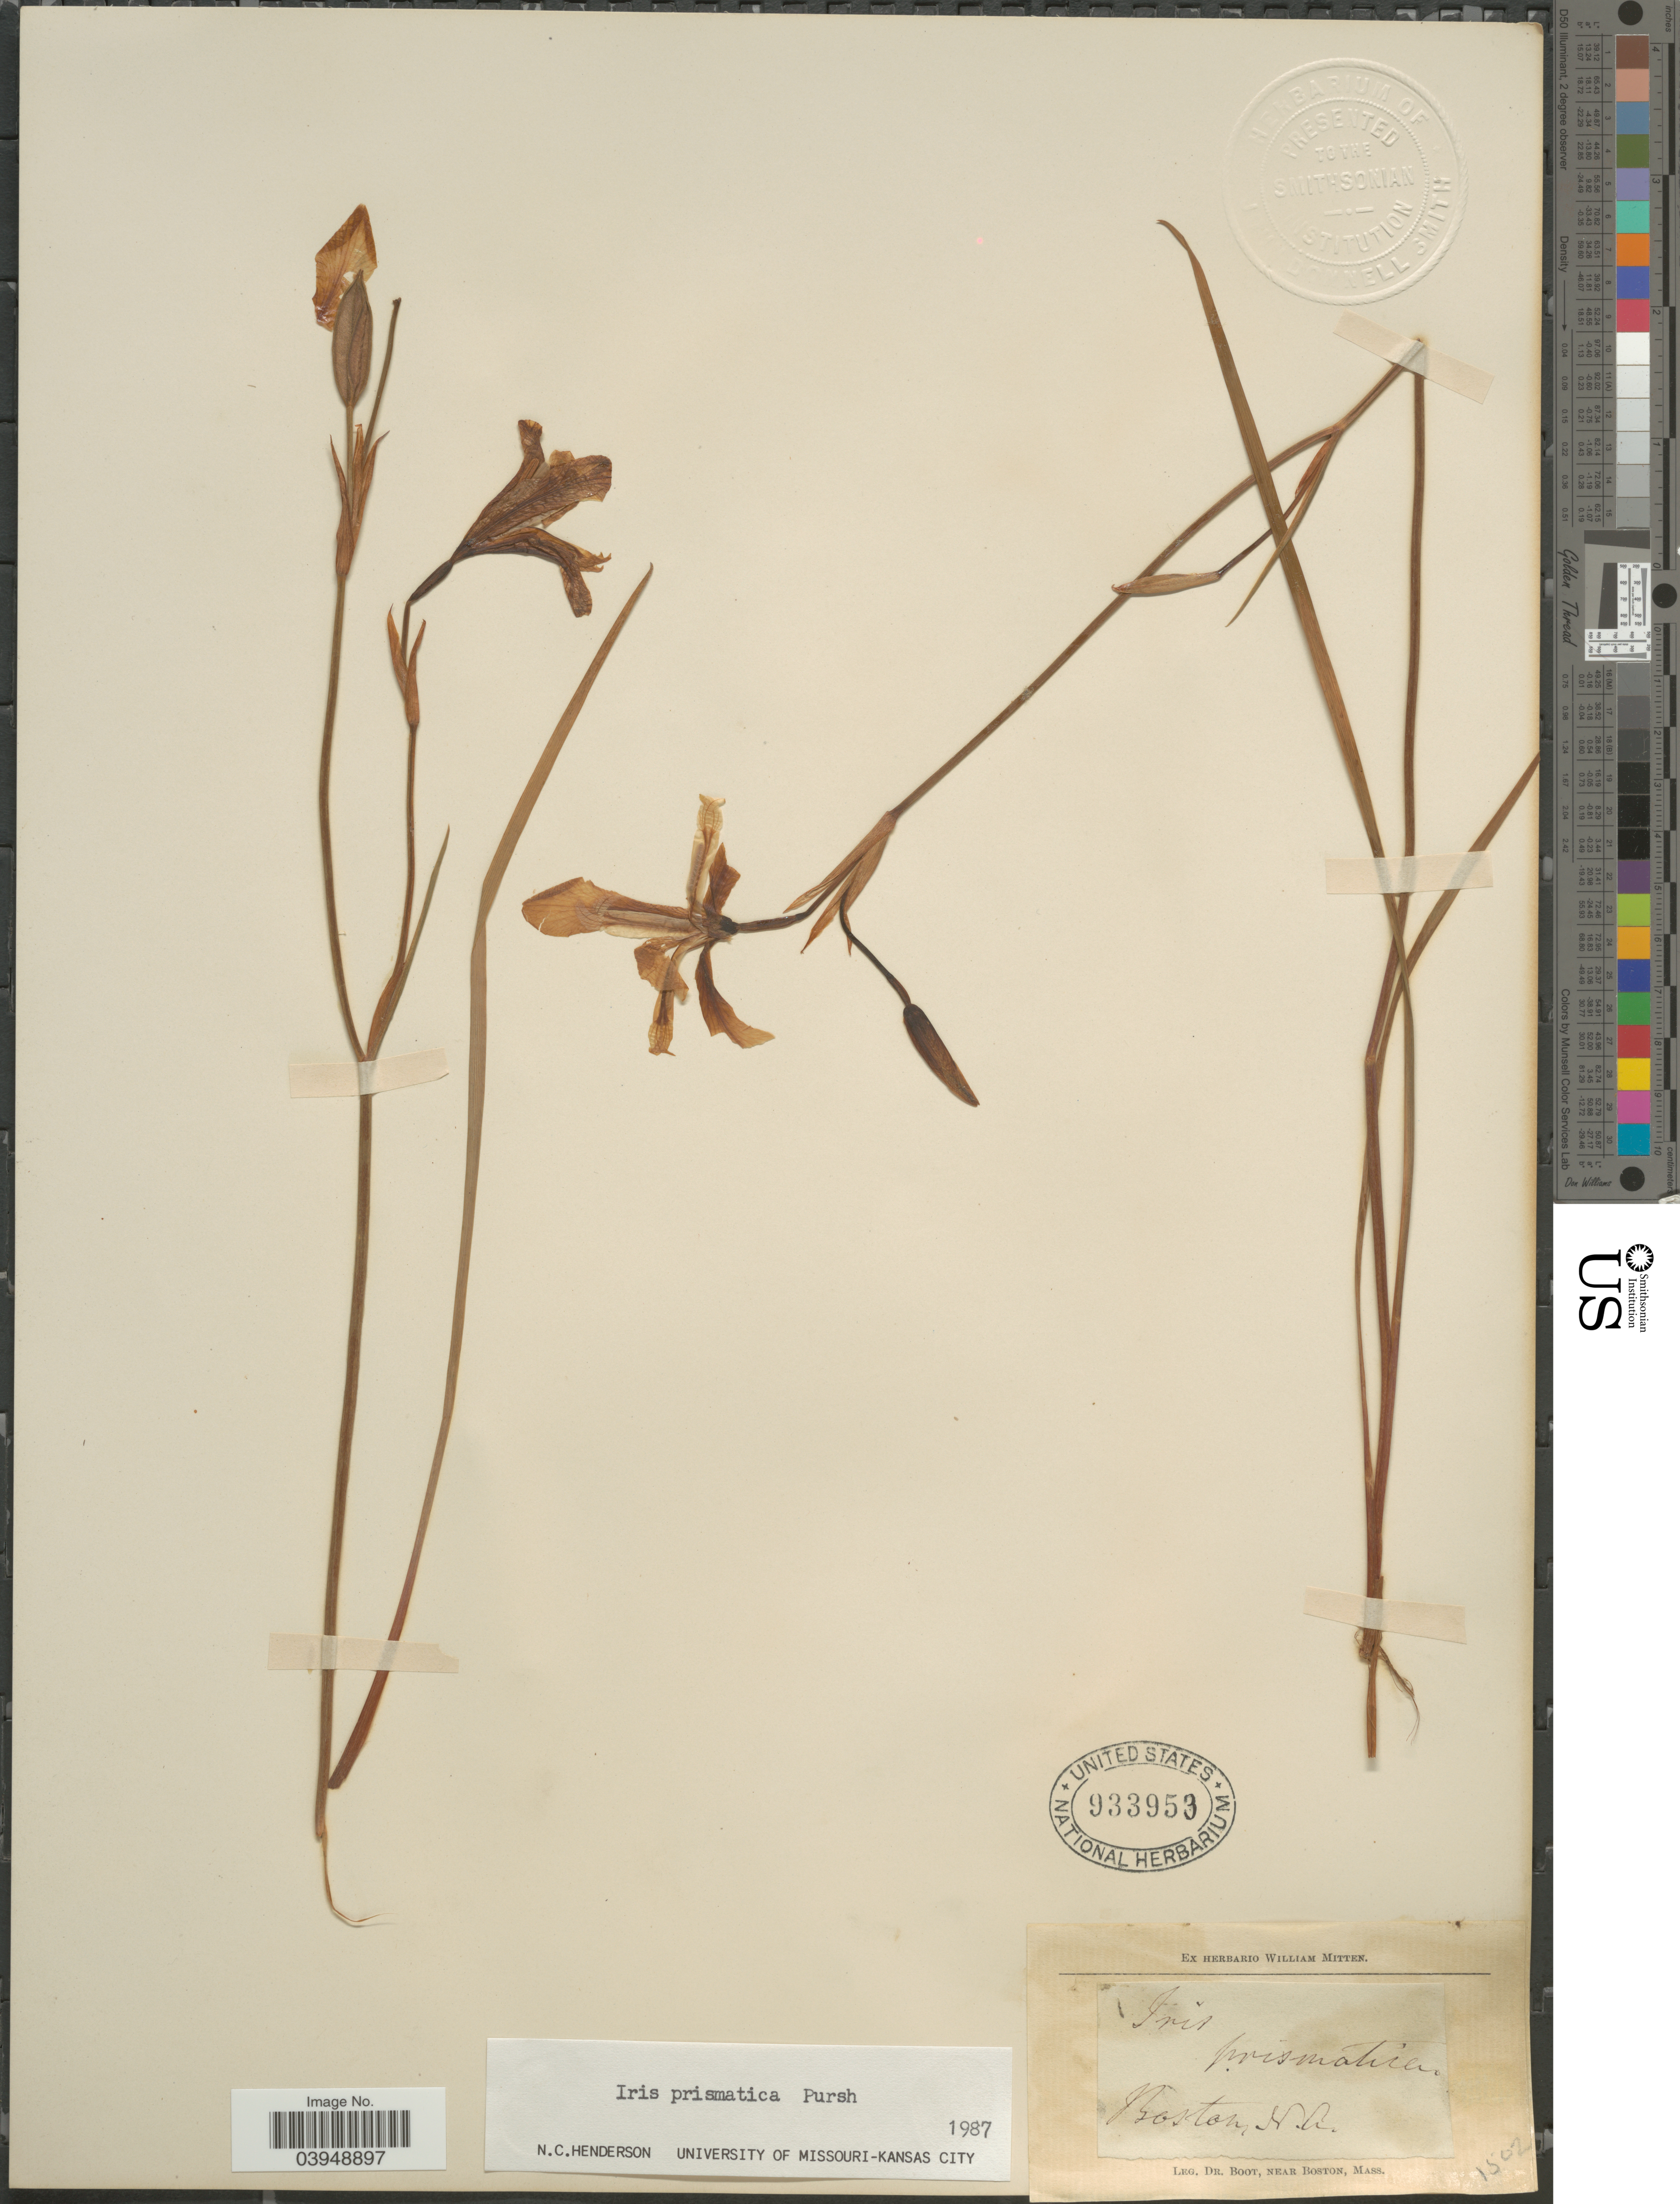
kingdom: Plantae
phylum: Tracheophyta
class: Liliopsida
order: Asparagales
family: Iridaceae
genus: Iris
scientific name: Iris prismatica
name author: Pursh ex Ker Gawl.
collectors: Boot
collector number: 1502?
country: United States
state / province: Massachusetts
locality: Boston, M.A.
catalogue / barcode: US 933953